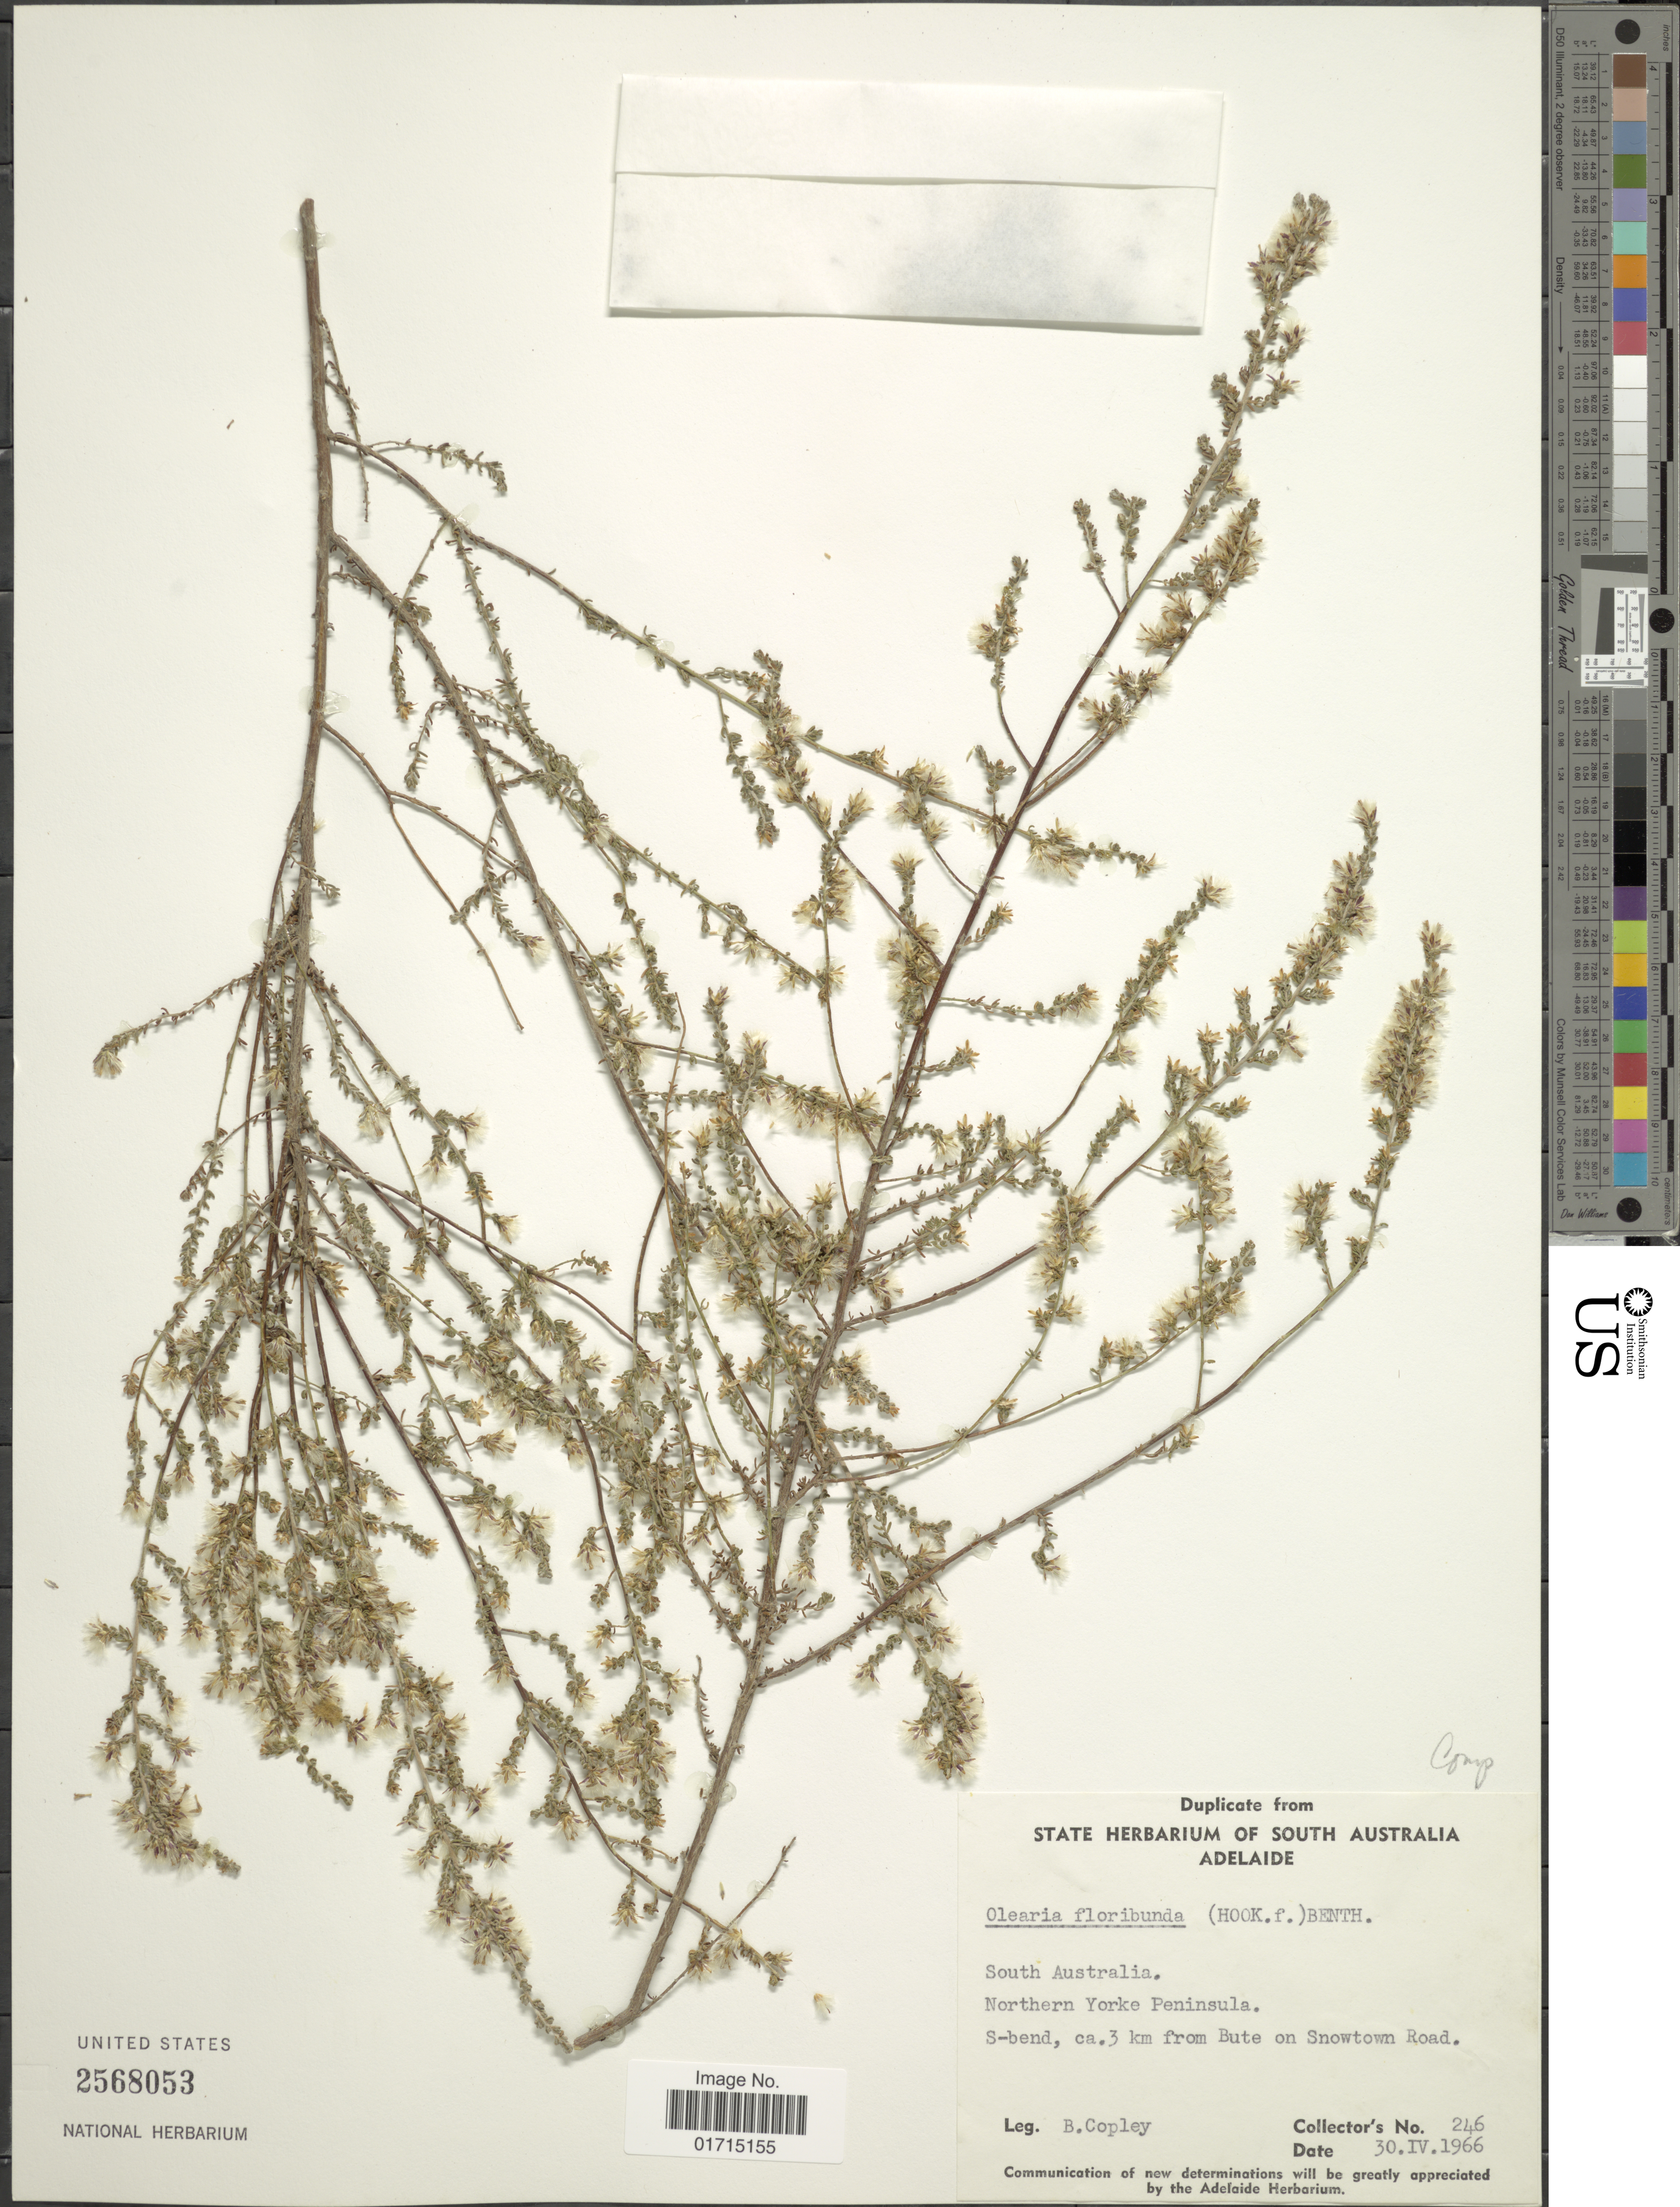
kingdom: Plantae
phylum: Tracheophyta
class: Magnoliopsida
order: Asterales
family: Asteraceae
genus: Olearia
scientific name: Olearia floribunda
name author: (Hook. f.) Benth.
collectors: B. Copley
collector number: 246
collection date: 1966-04-30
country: Australia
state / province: South Australia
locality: South Australia. Northern Yorke Peninsula. S-bend, ca. 3 km from Bute onSnowtown Road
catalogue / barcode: US 2568053